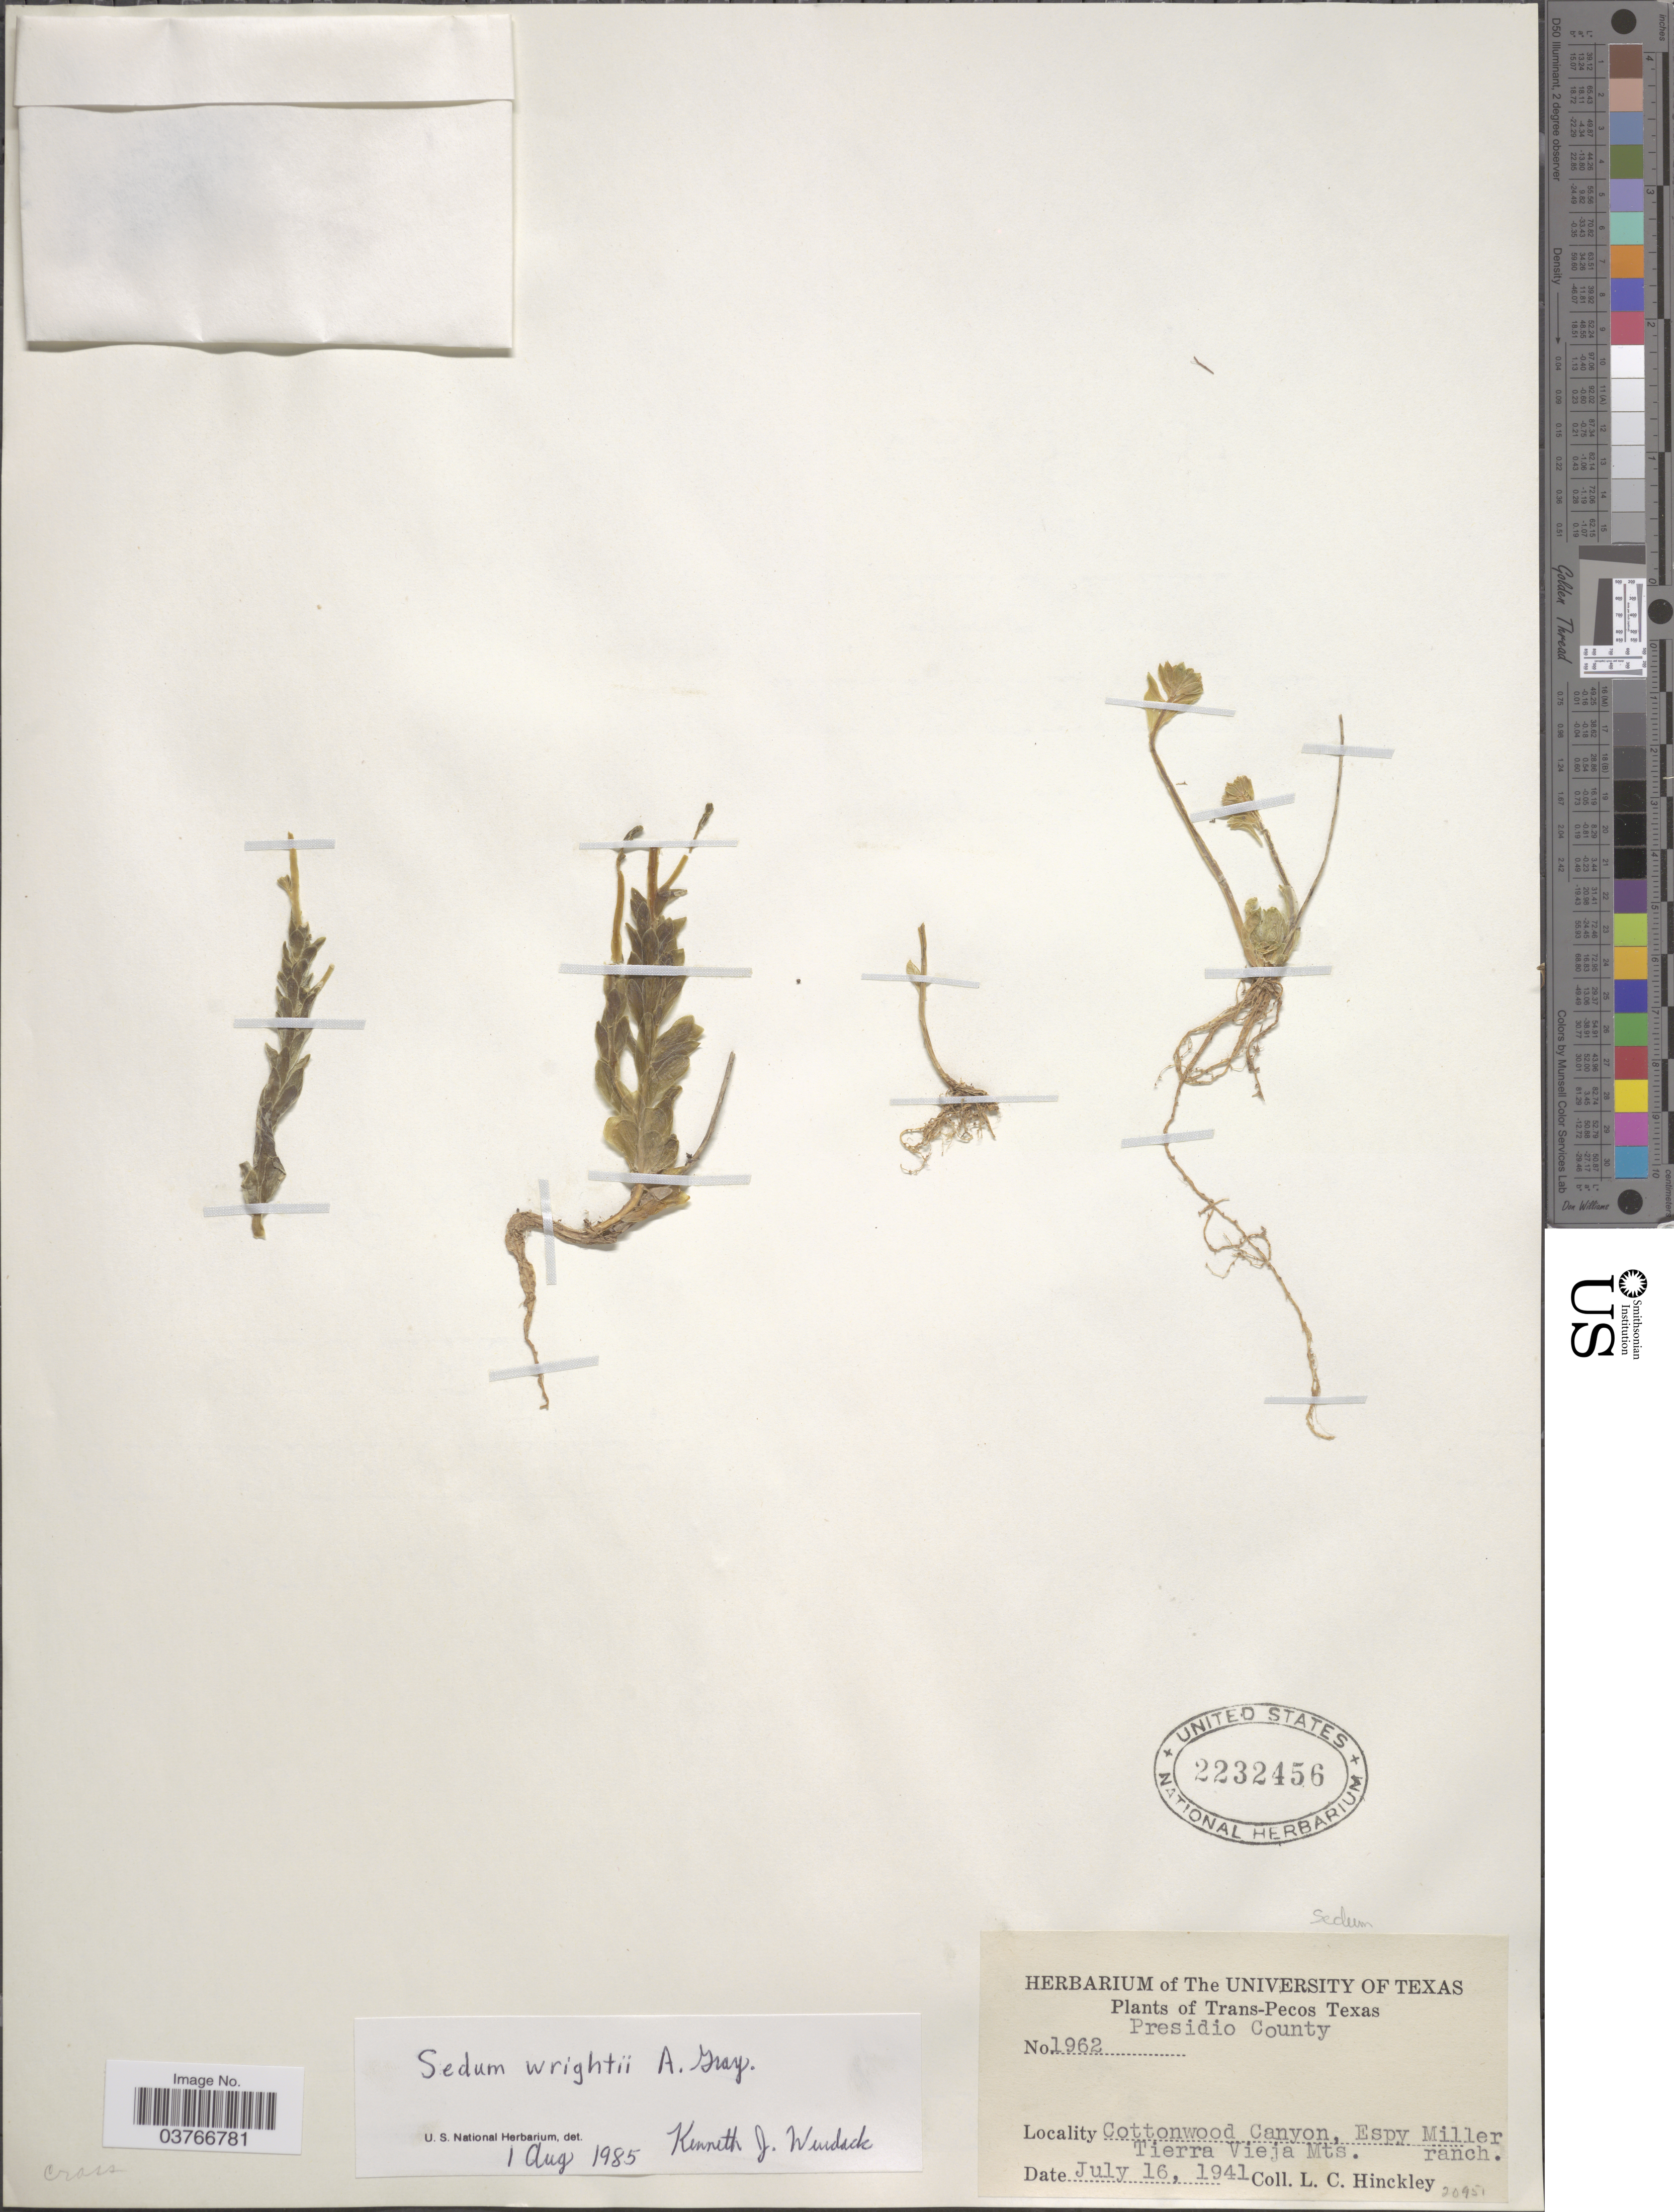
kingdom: Plantae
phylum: Tracheophyta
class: Magnoliopsida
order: Saxifragales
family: Crassulaceae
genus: Sedum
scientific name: Sedum wrightii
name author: A. Gray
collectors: L. Hinckley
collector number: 1962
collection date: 1941-07-16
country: United States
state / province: Texas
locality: Trans-Pecos. Presidio County. Cottonwood Canyon, Espy Miller ranch. Tierra Vieja Mts.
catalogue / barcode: US 2232456